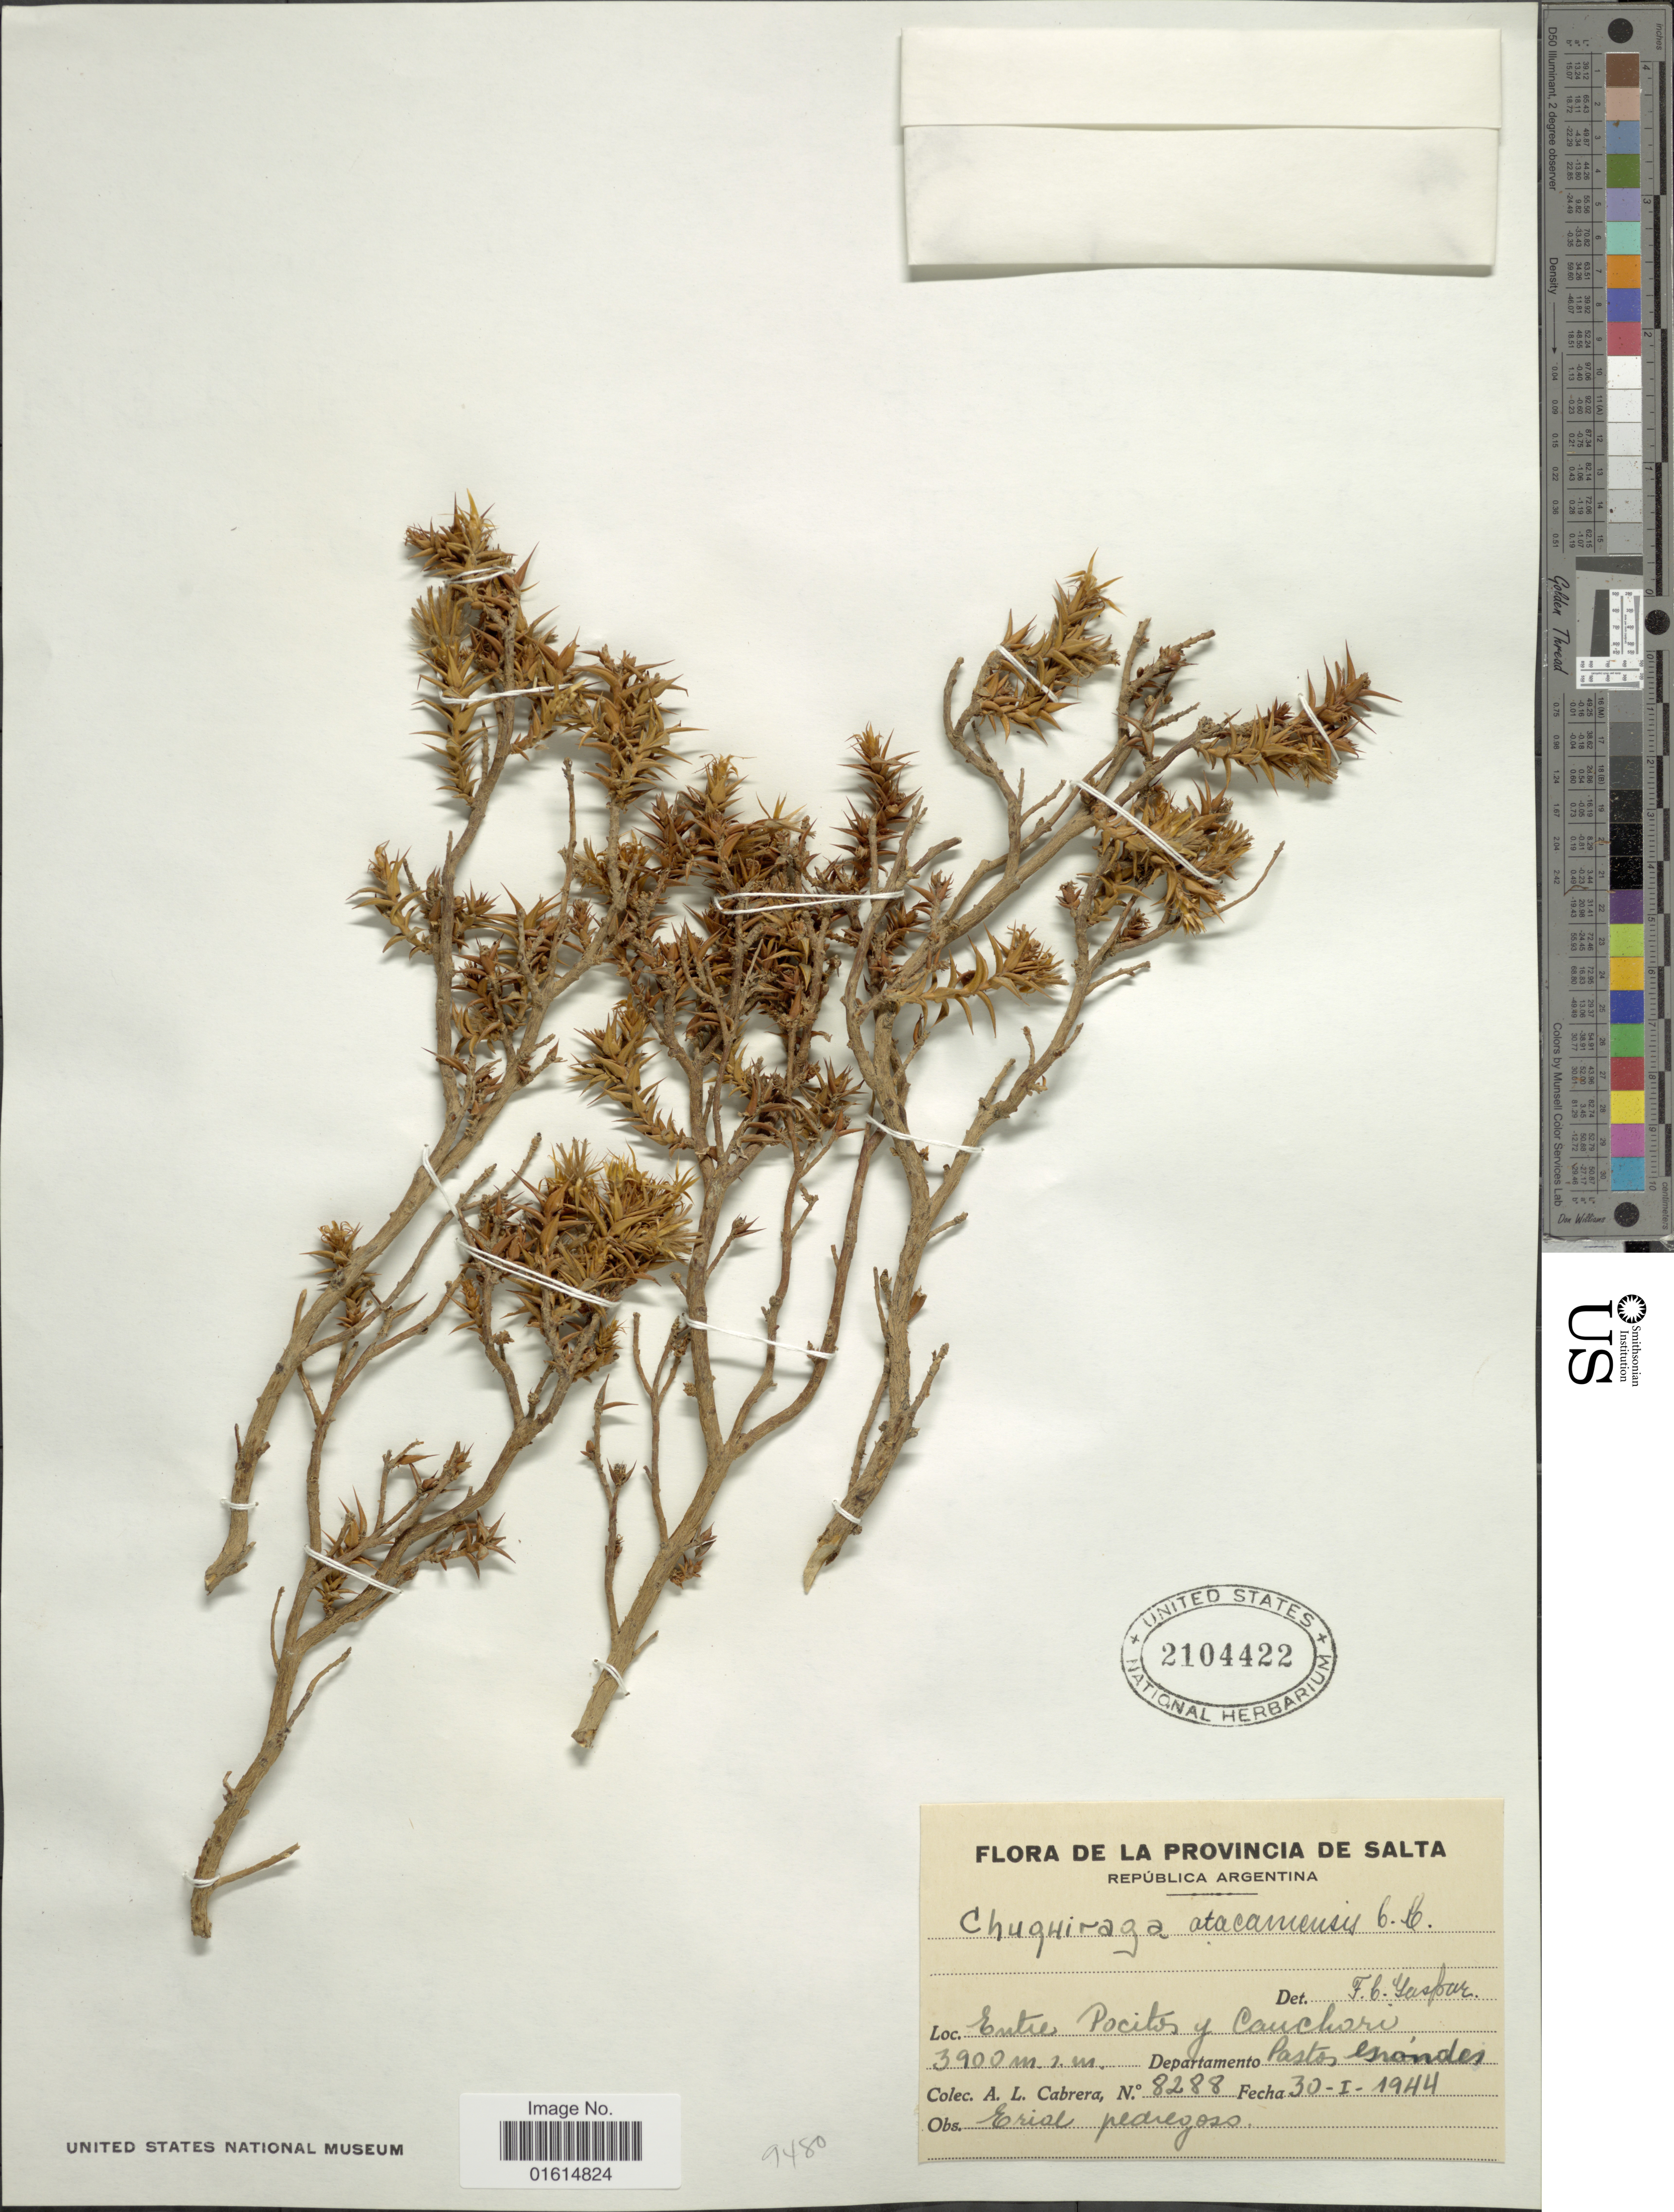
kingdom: Plantae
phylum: Tracheophyta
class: Magnoliopsida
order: Asterales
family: Asteraceae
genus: Chuquiraga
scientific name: Chuquiraga atacamensis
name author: Kuntze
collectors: A. L. Cabrera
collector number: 8288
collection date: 1944-01-30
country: Argentina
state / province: Salta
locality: La Provincia de Salta, Entre Pocitos y Cauchari, Departamento Pastos Grandes.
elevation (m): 3900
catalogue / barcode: US 2104422